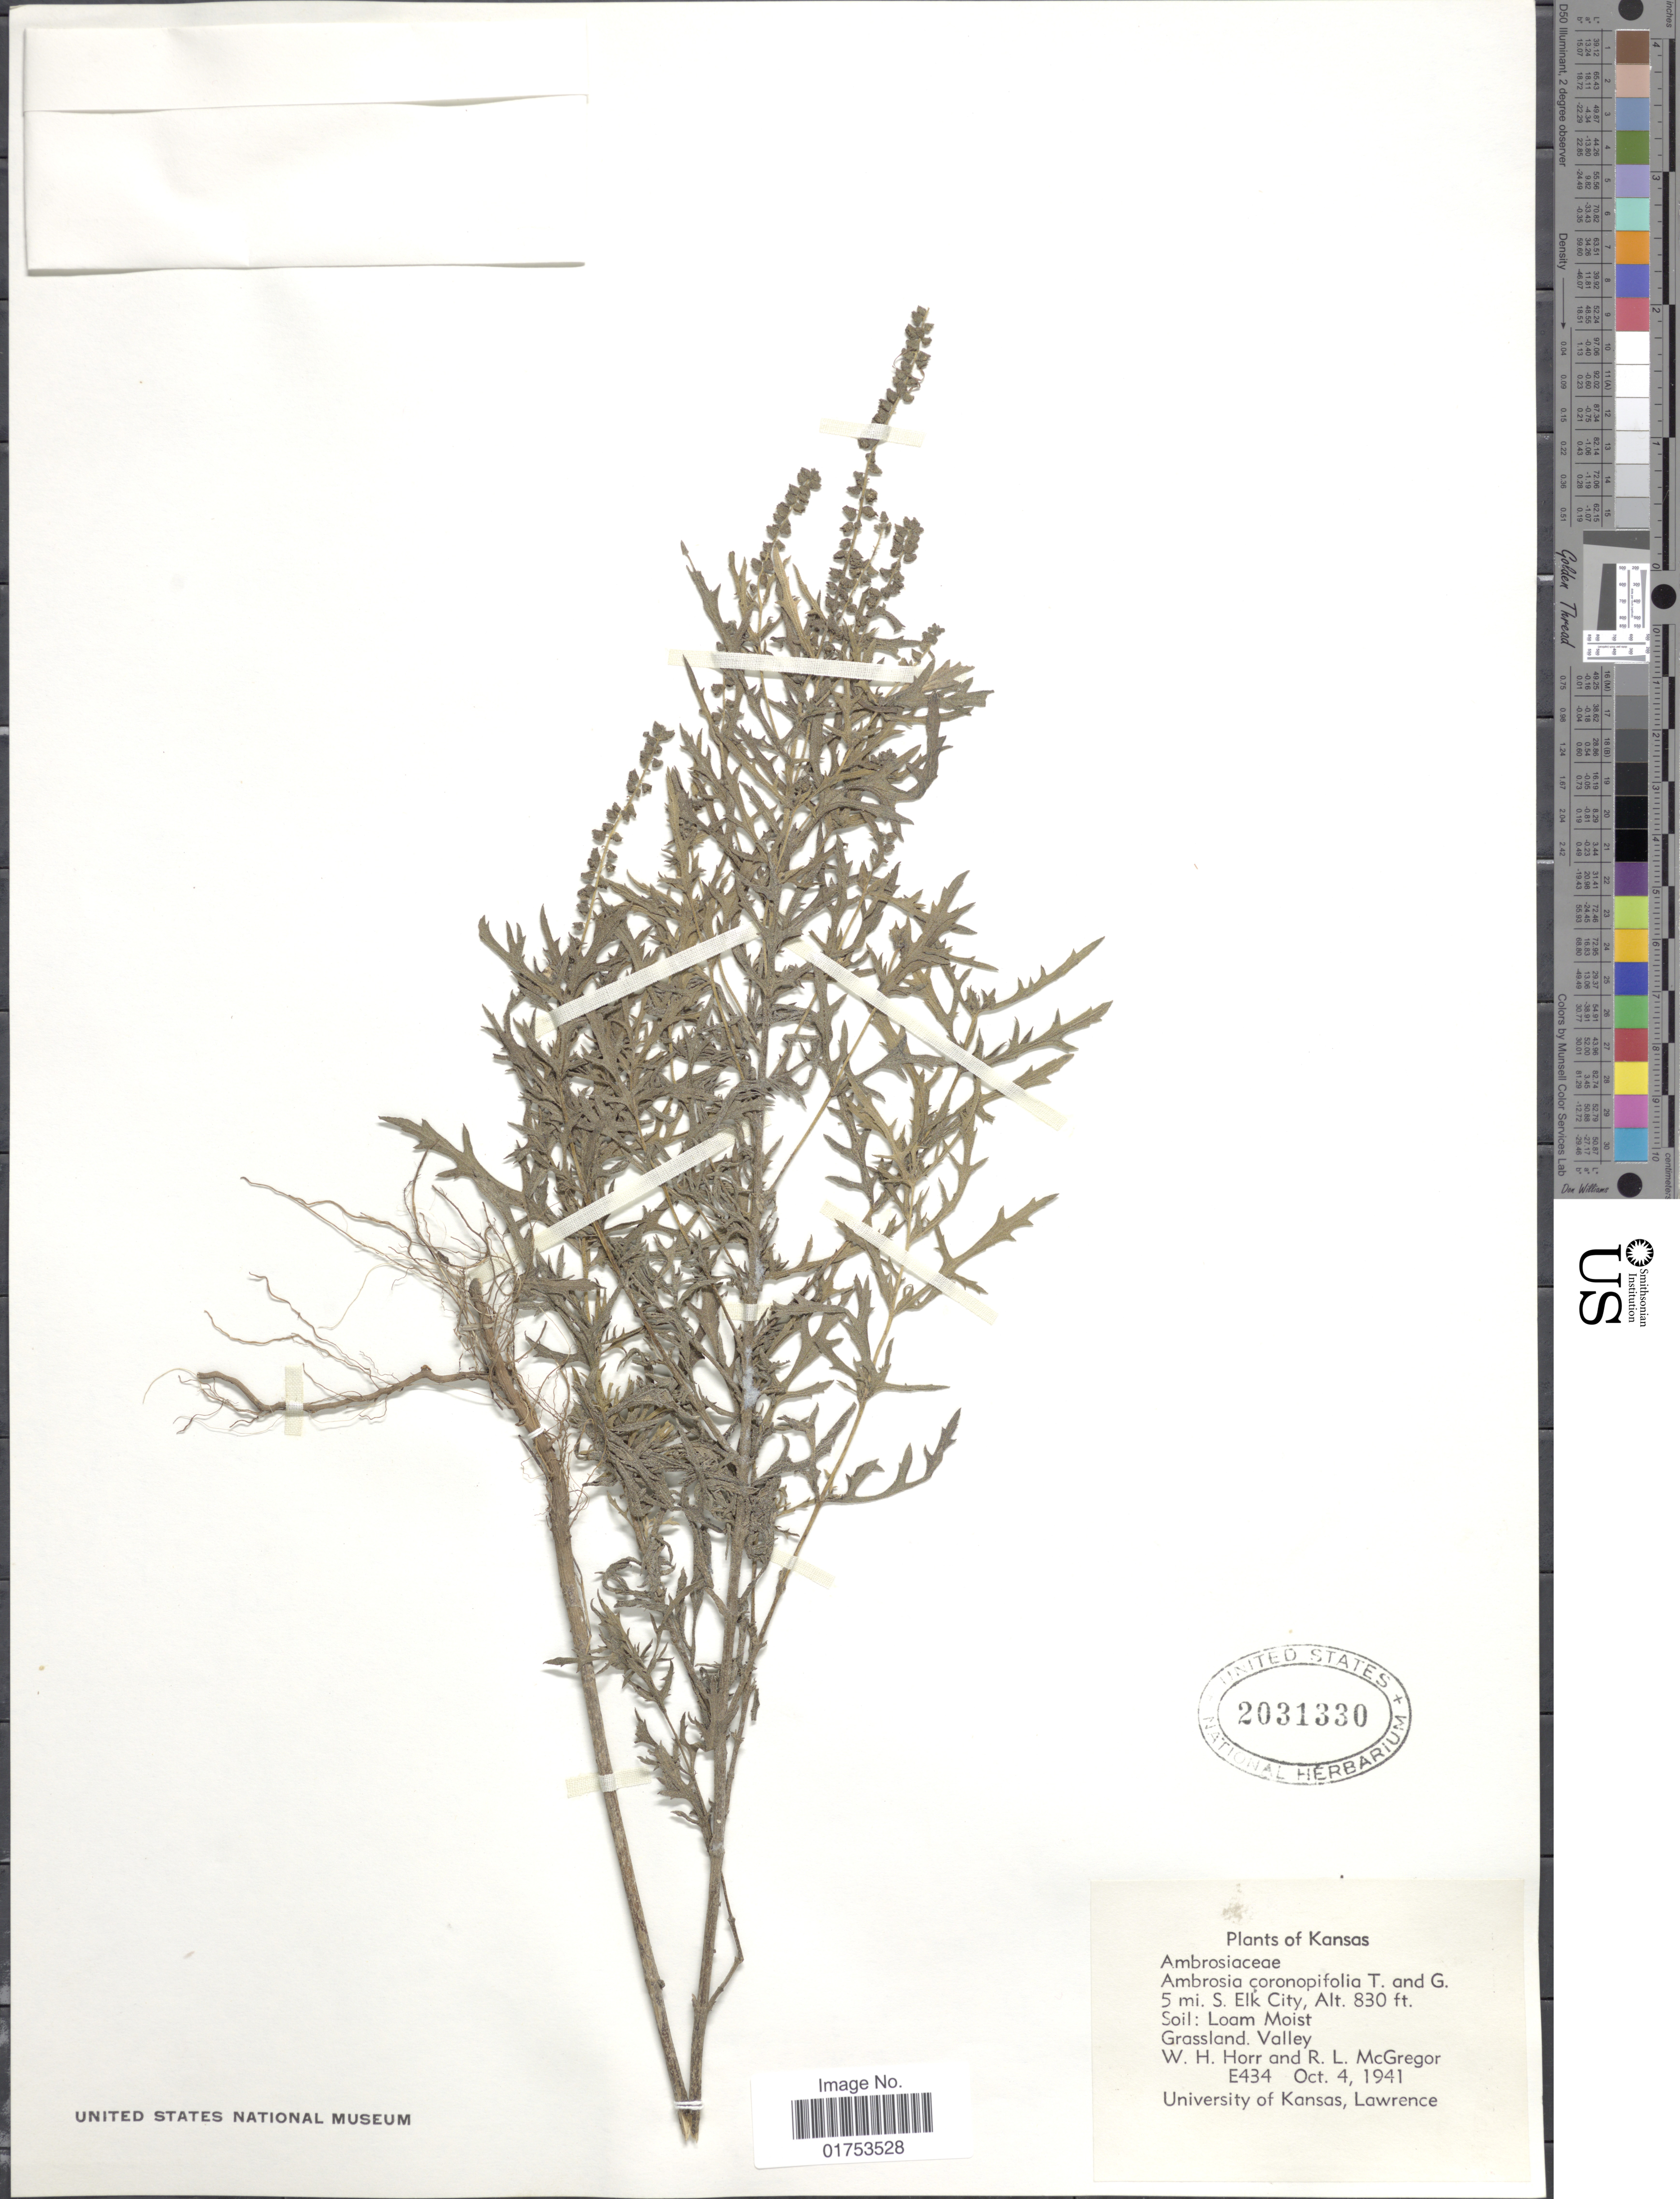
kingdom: Plantae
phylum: Tracheophyta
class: Magnoliopsida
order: Asterales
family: Asteraceae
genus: Ambrosia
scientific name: Ambrosia psilostachya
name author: DC.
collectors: W. H. Horr & R. McGregor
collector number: E434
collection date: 1941-10-04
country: United States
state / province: Kansas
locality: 5 mi. S. Elk City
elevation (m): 253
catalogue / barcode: US 2031330